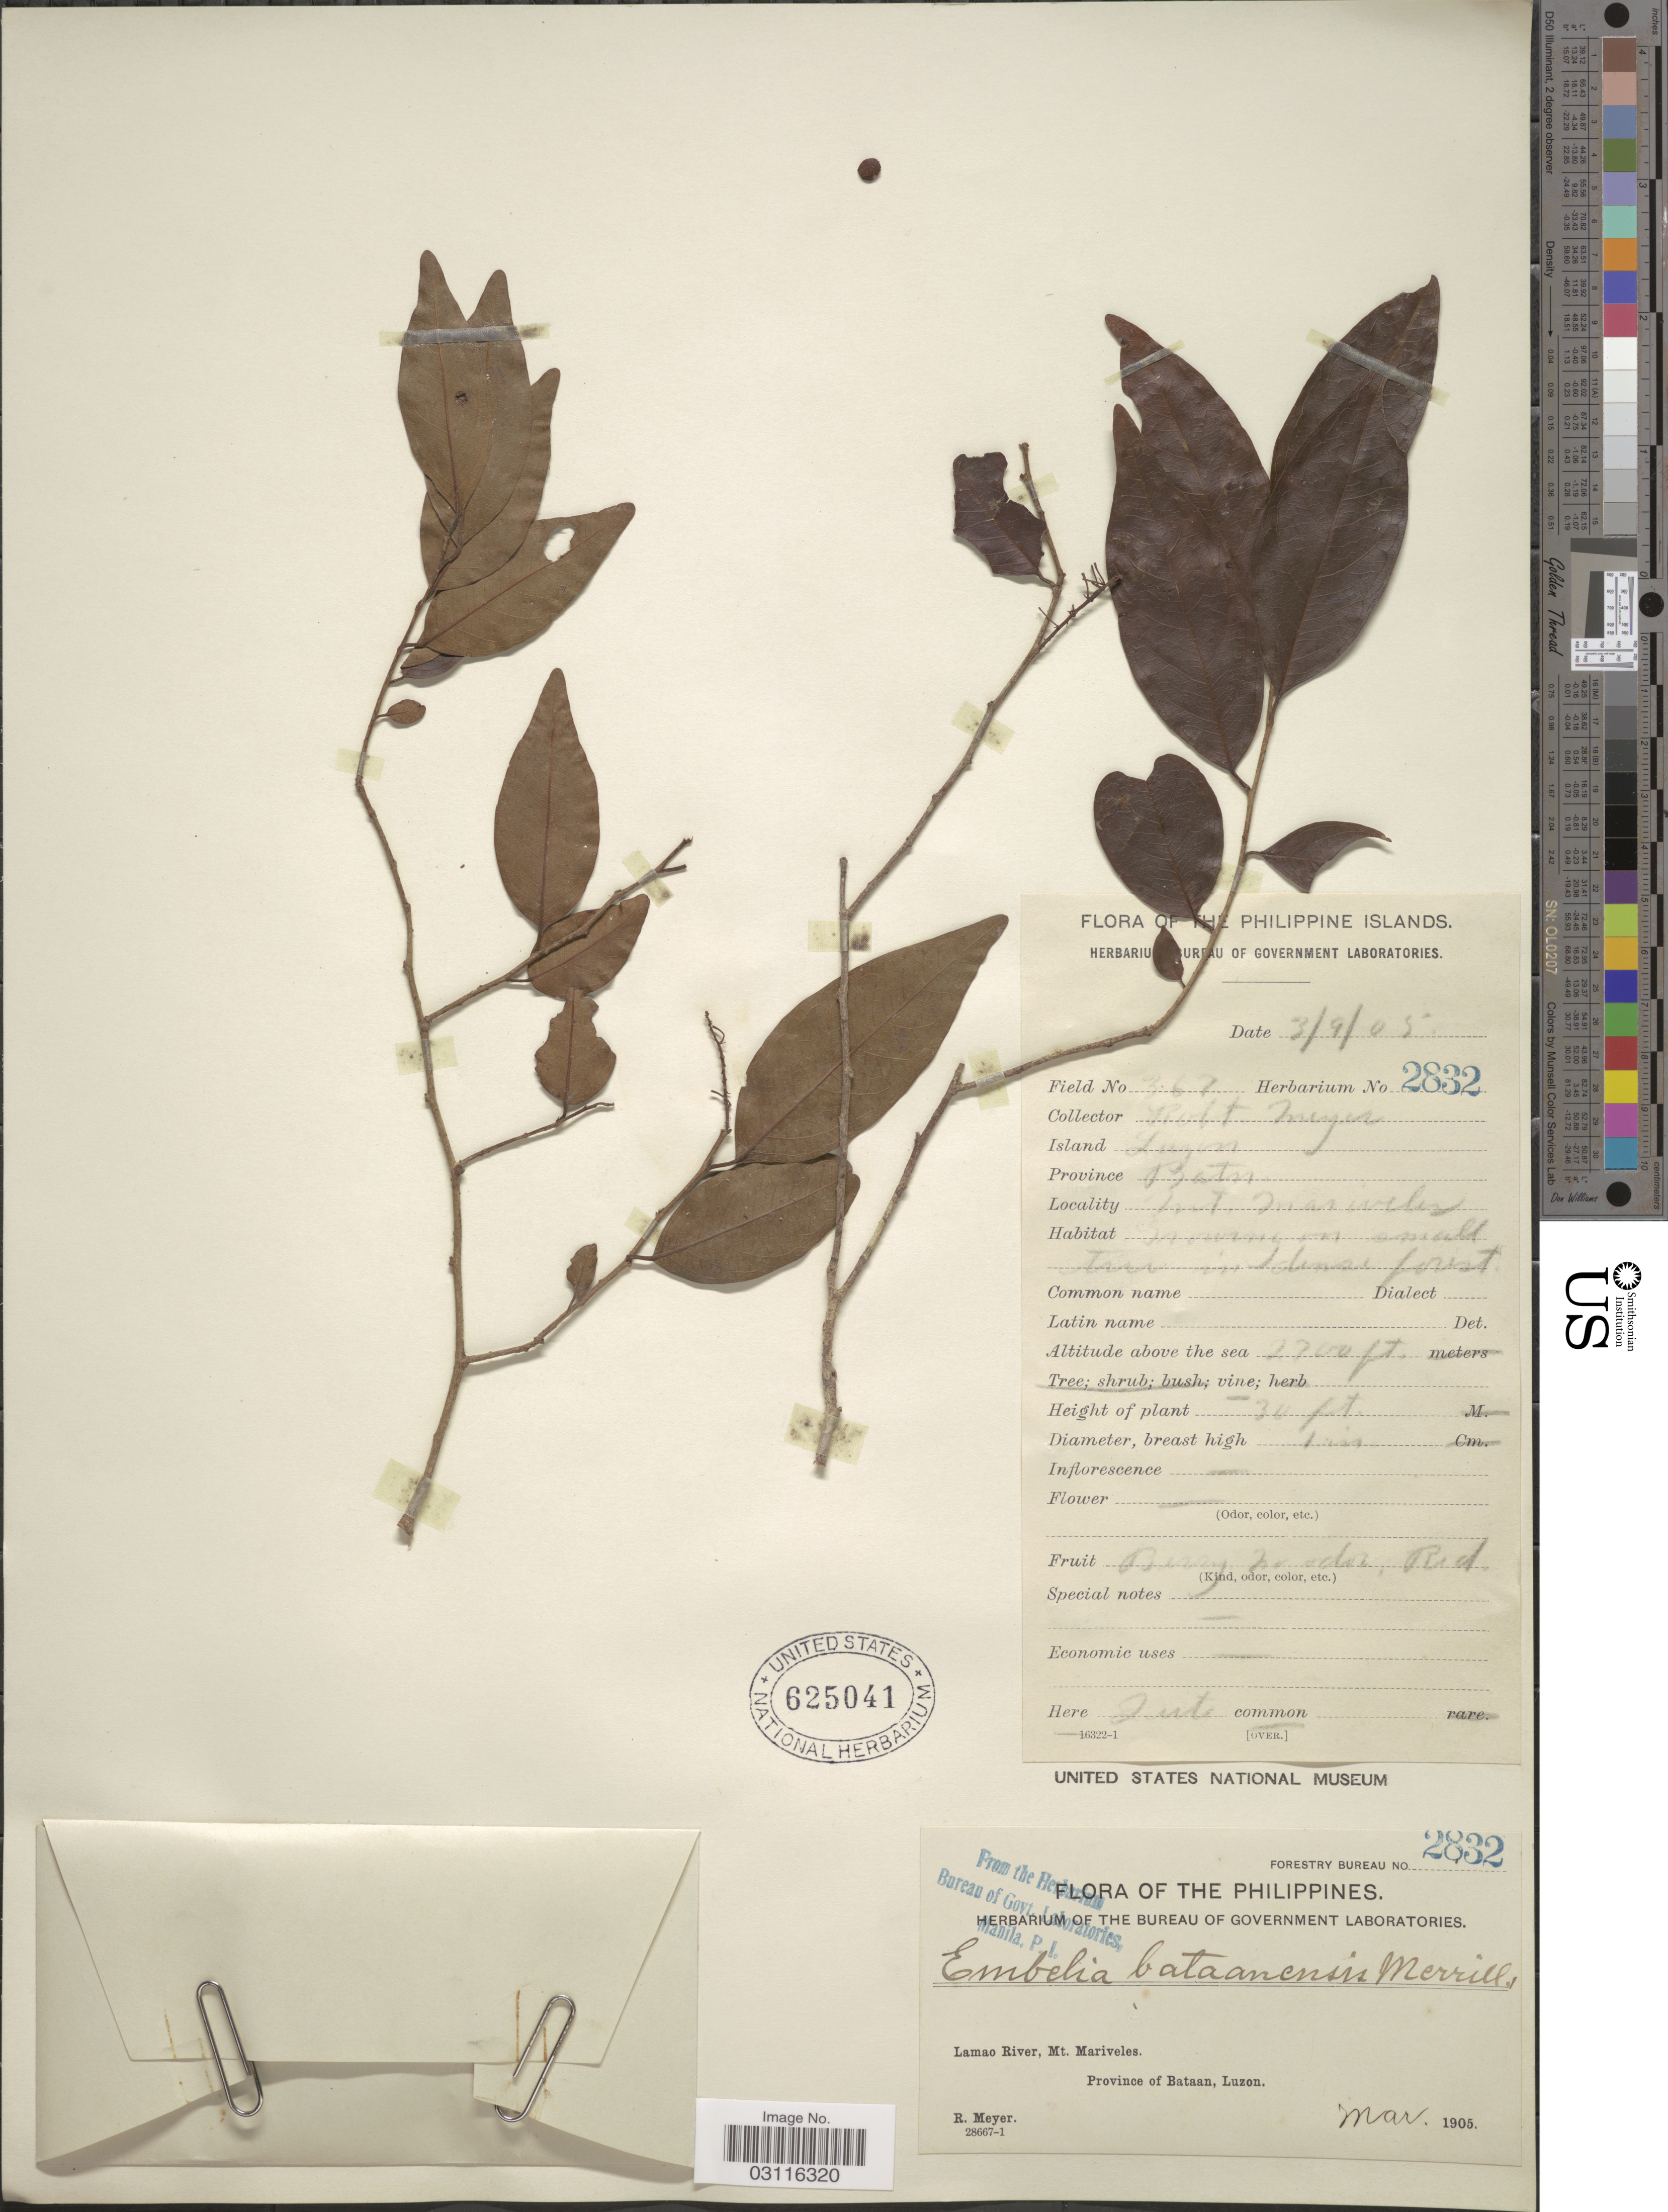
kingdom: Plantae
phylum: Tracheophyta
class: Magnoliopsida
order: Ericales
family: Primulaceae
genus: Embelia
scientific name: Embelia bataanensis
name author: Merr.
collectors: R. Meyer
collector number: Forestry Bureau 2832/ 367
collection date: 1905-03-09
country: Philippines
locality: Lamao River, Mt. Mariveles. Province of Bataan, Island Luzon.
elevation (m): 823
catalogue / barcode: US 625041